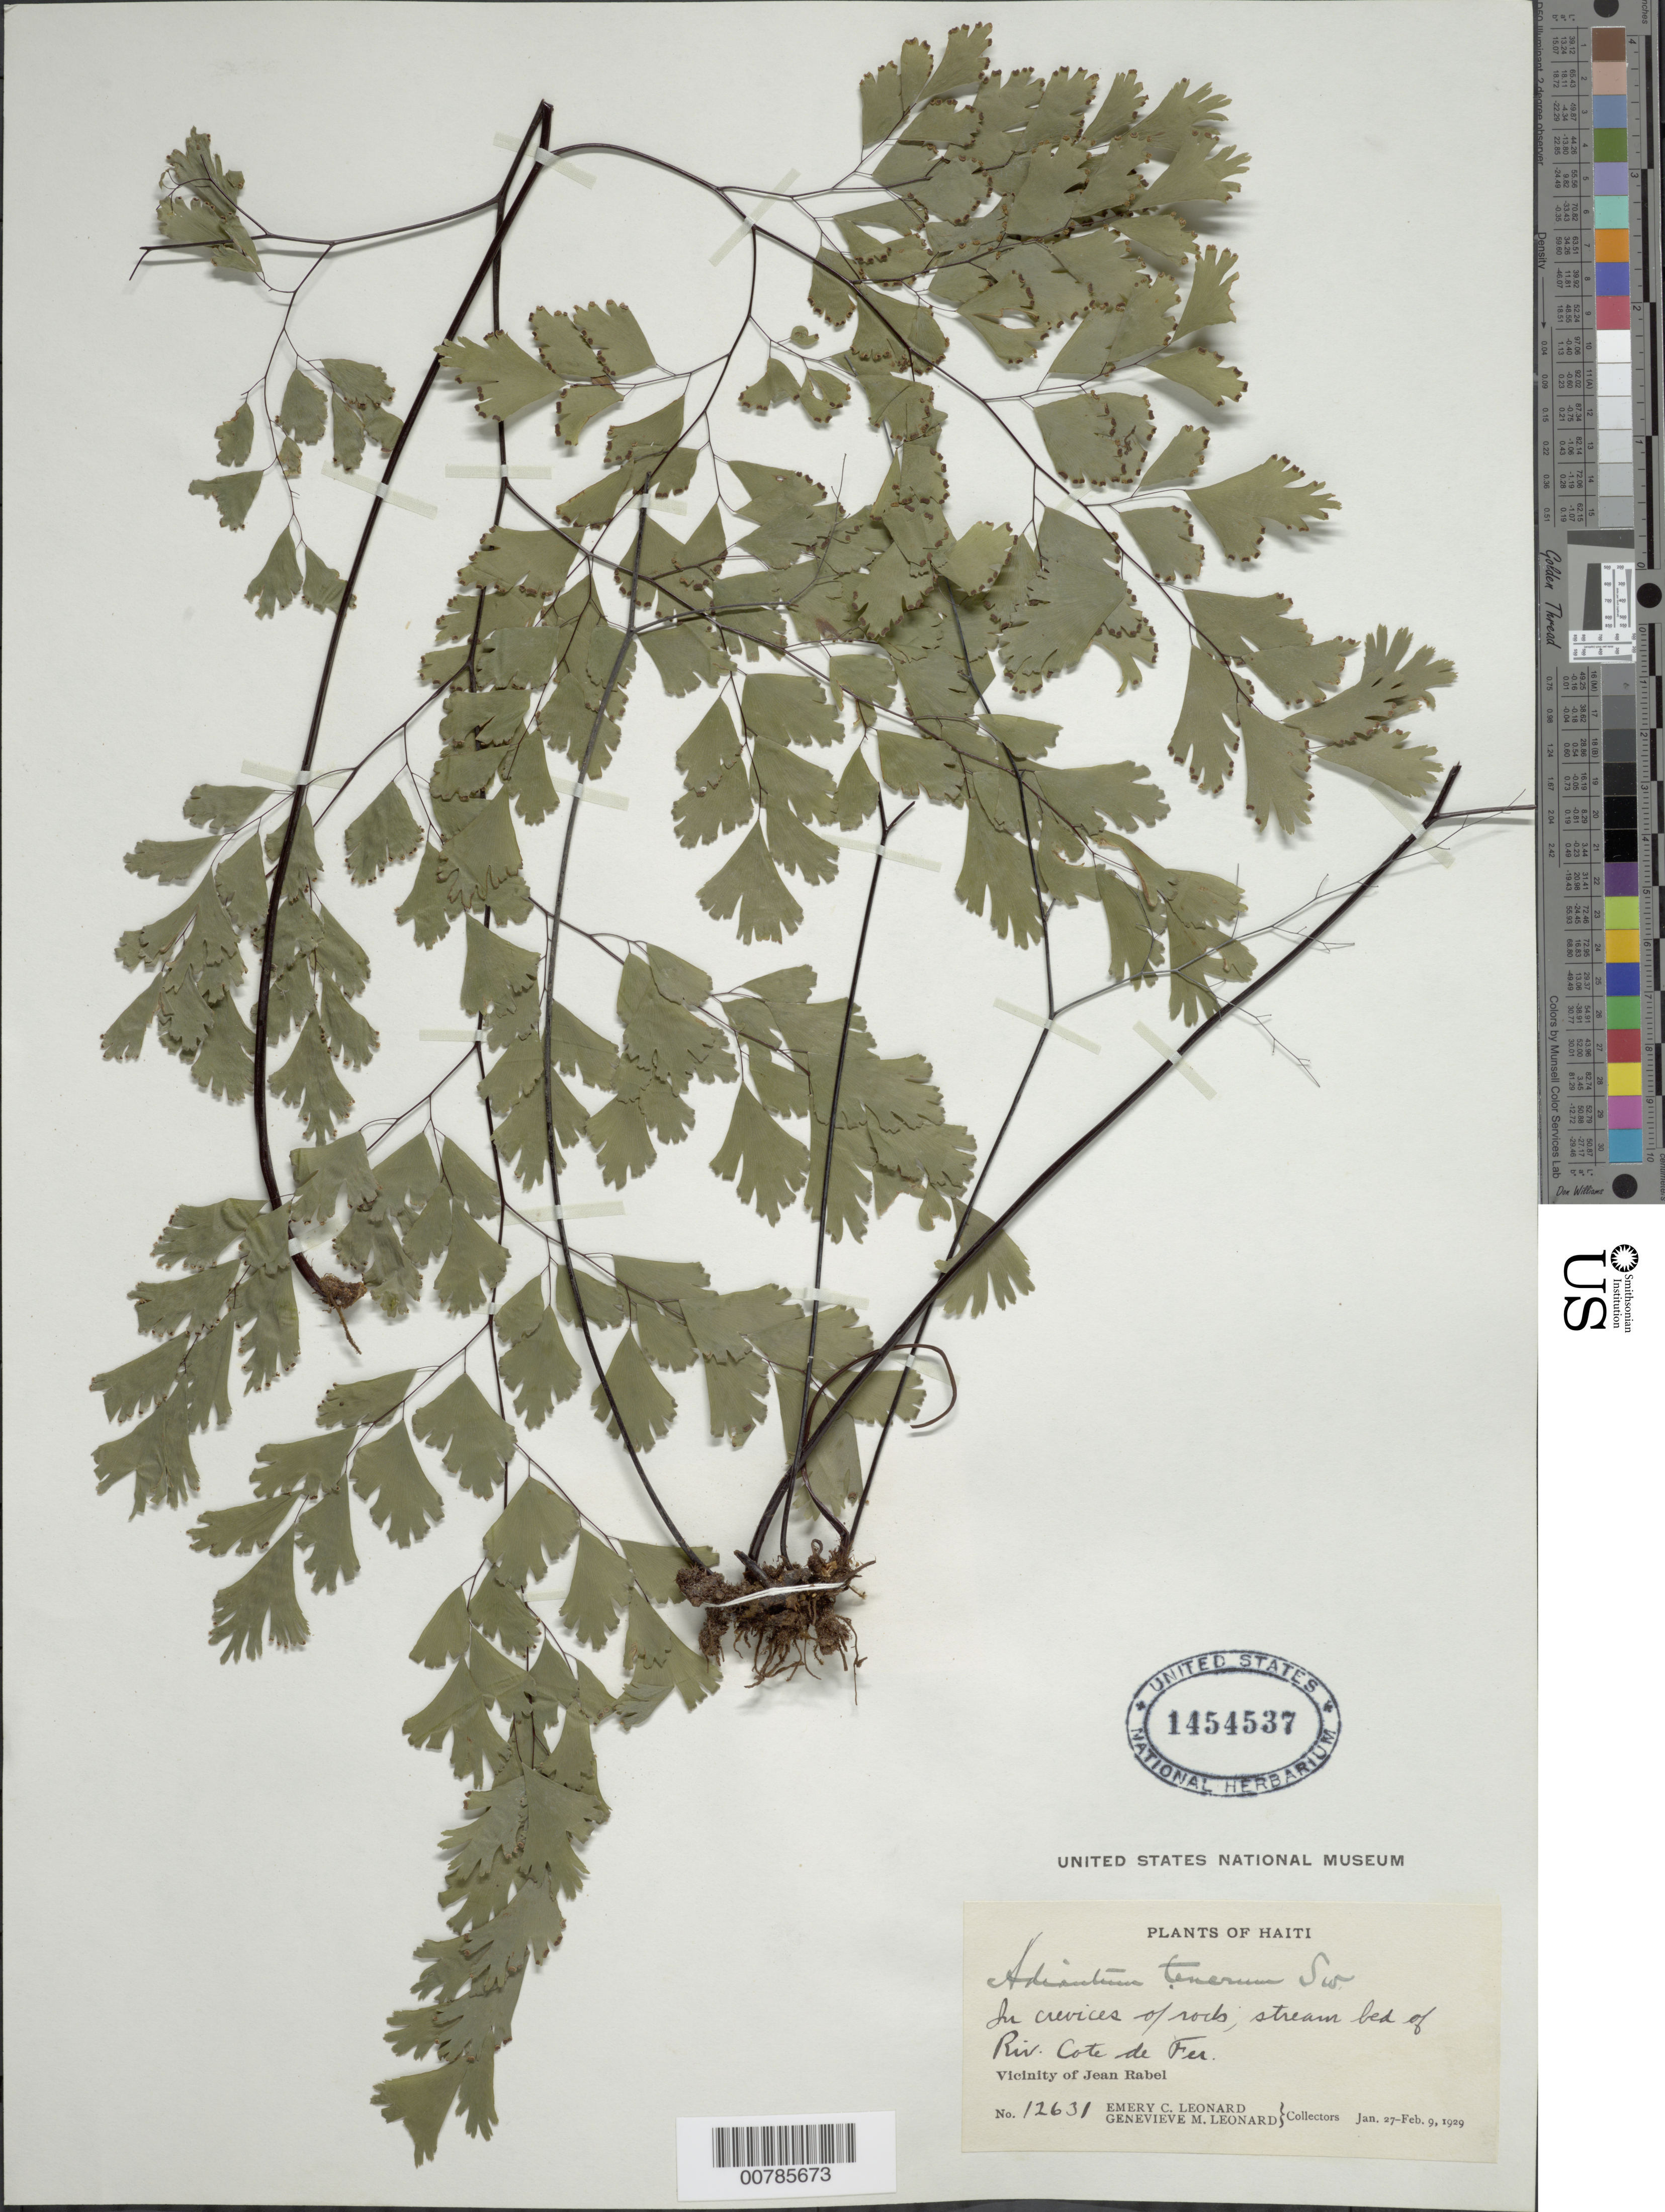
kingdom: Plantae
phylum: Tracheophyta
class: Polypodiopsida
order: Polypodiales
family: Pteridaceae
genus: Adiantum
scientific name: Adiantum tenerum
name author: Sw.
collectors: E. C. Leonard & G. M. Leonard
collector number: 12631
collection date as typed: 27 Feb 1929 to 09 Feb 1929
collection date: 1929-02-09/1929-02-27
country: Haiti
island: Hispaniola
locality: Jean Rabel, vicinity; riv. Cote de Fei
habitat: In crevices of rock; stream bed of river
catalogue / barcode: US 1454537